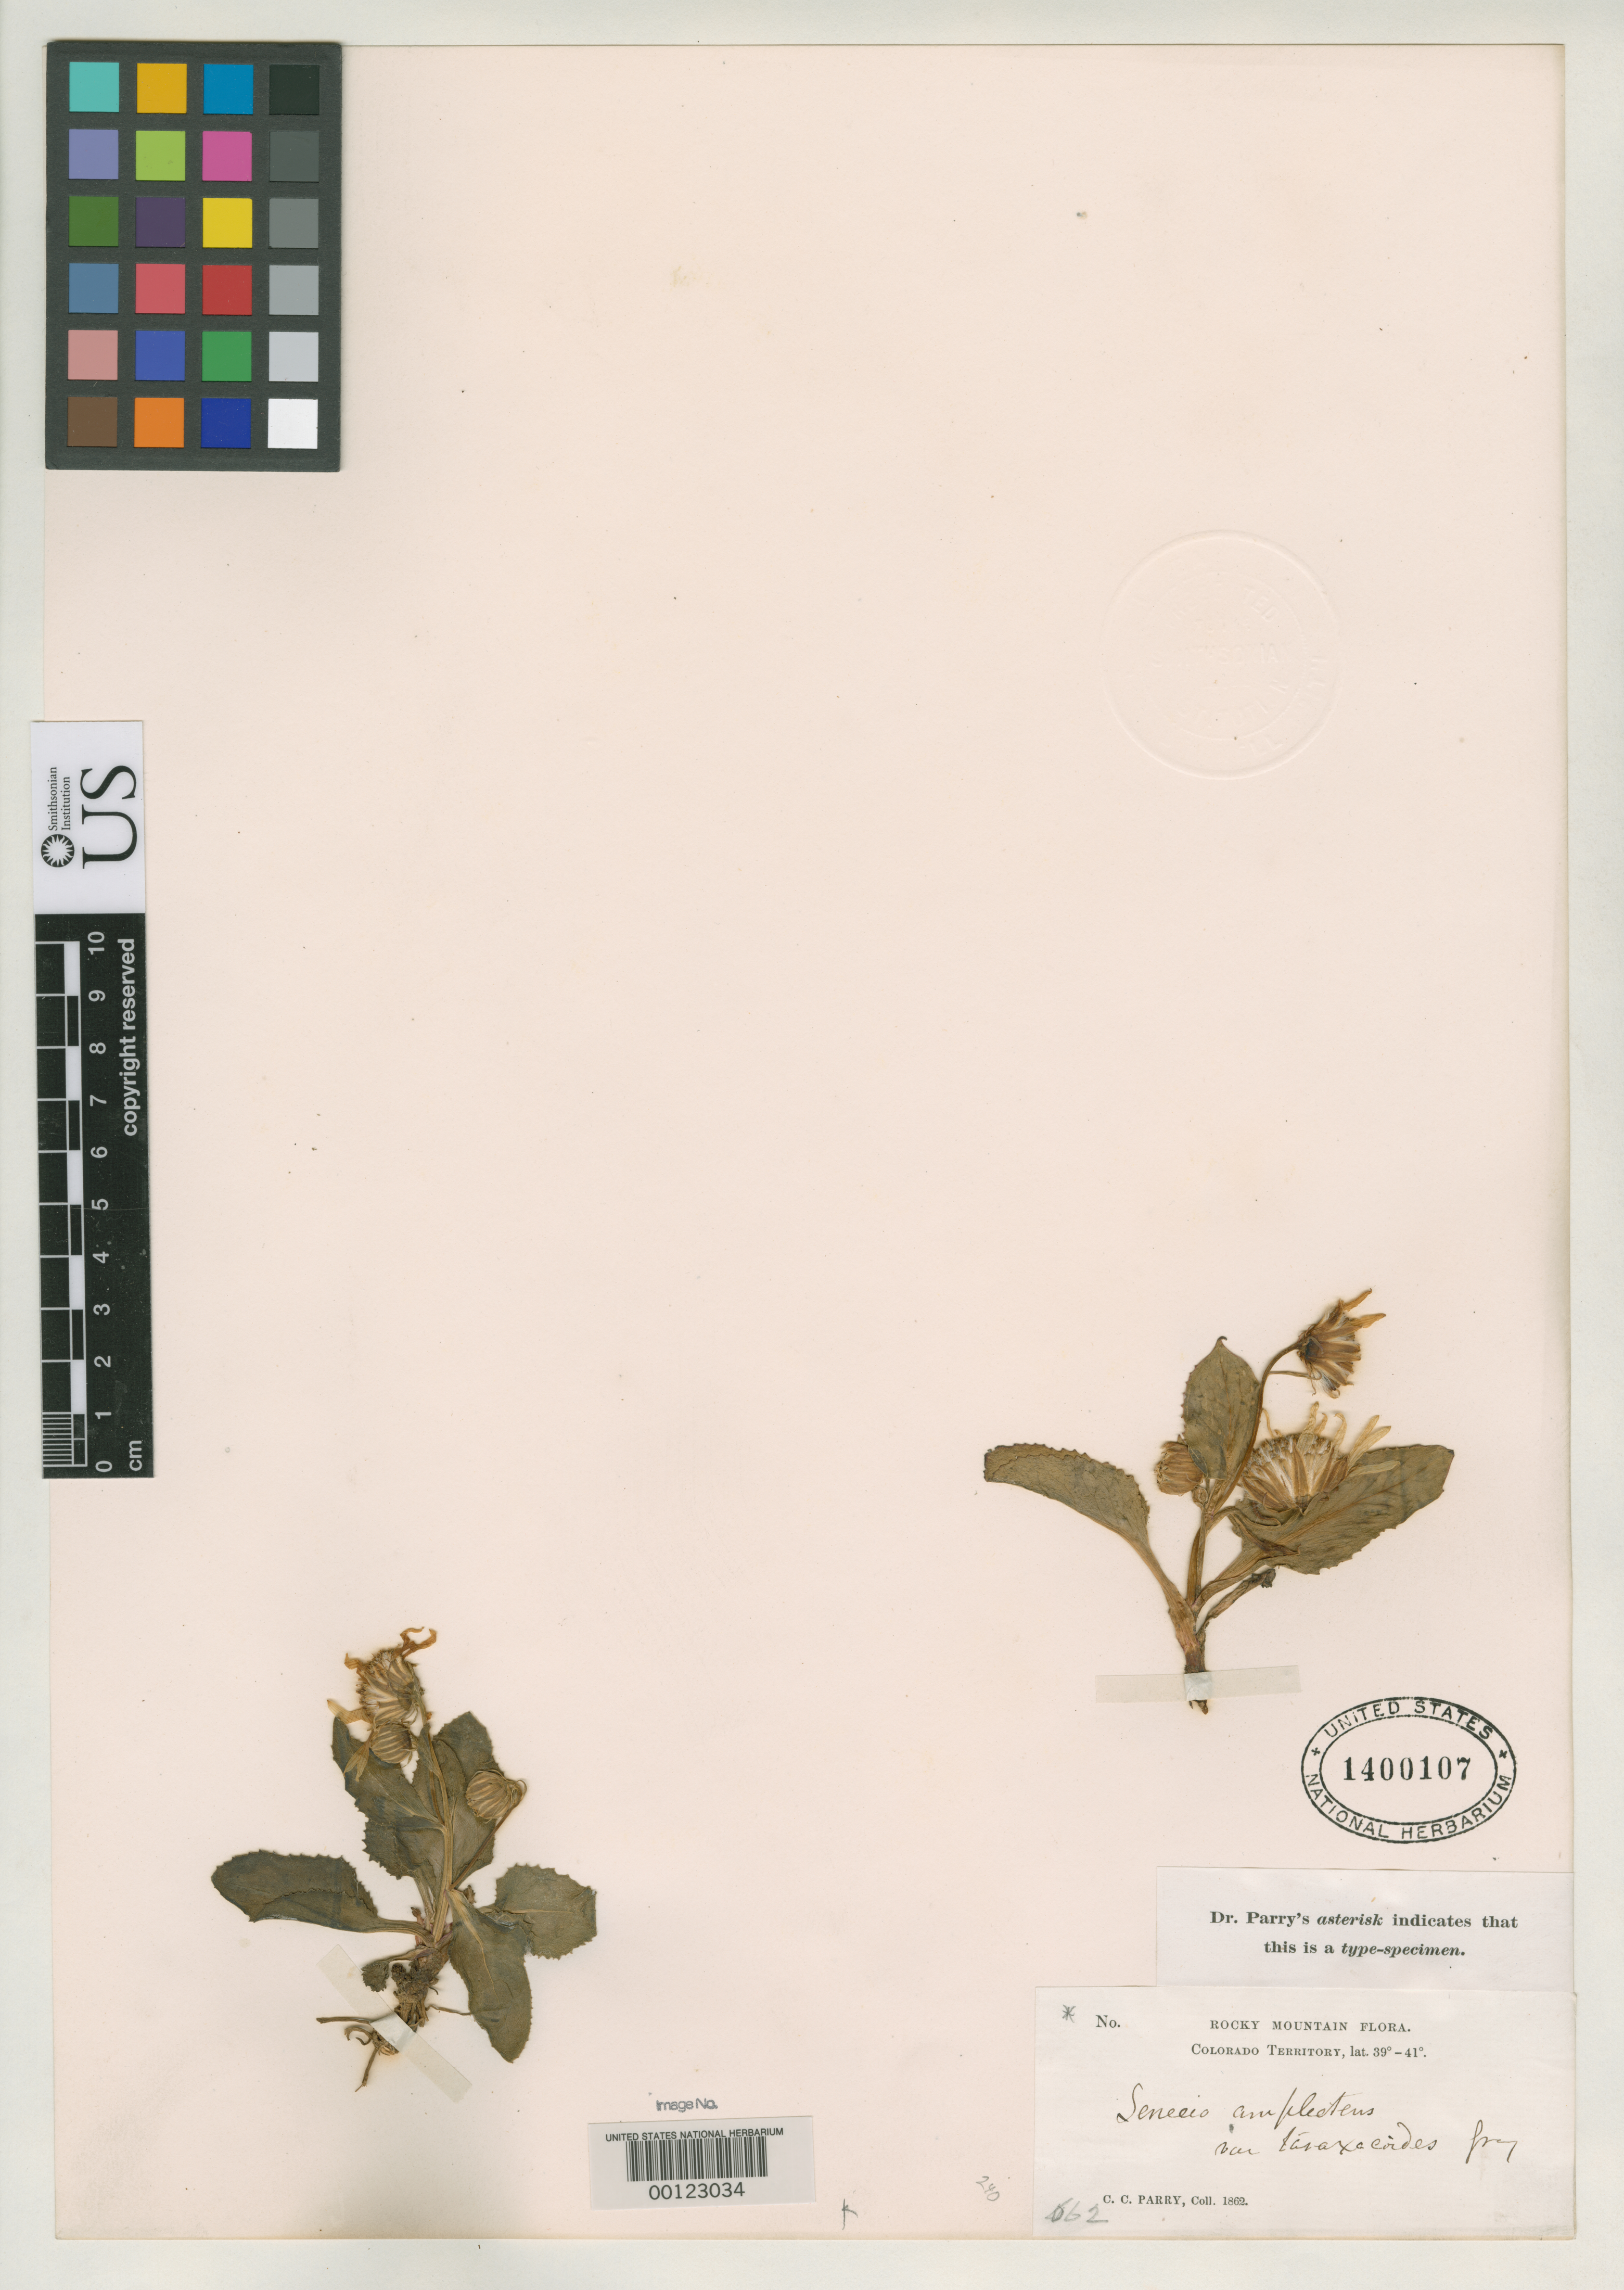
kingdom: Plantae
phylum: Tracheophyta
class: Magnoliopsida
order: Asterales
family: Asteraceae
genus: Senecio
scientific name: Senecio amplectens var. taraxacoides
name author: A. Gray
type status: Type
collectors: C. C. Parry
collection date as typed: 1862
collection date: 1862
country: United States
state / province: Colorado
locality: Rocky Mts.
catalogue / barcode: US 1400107